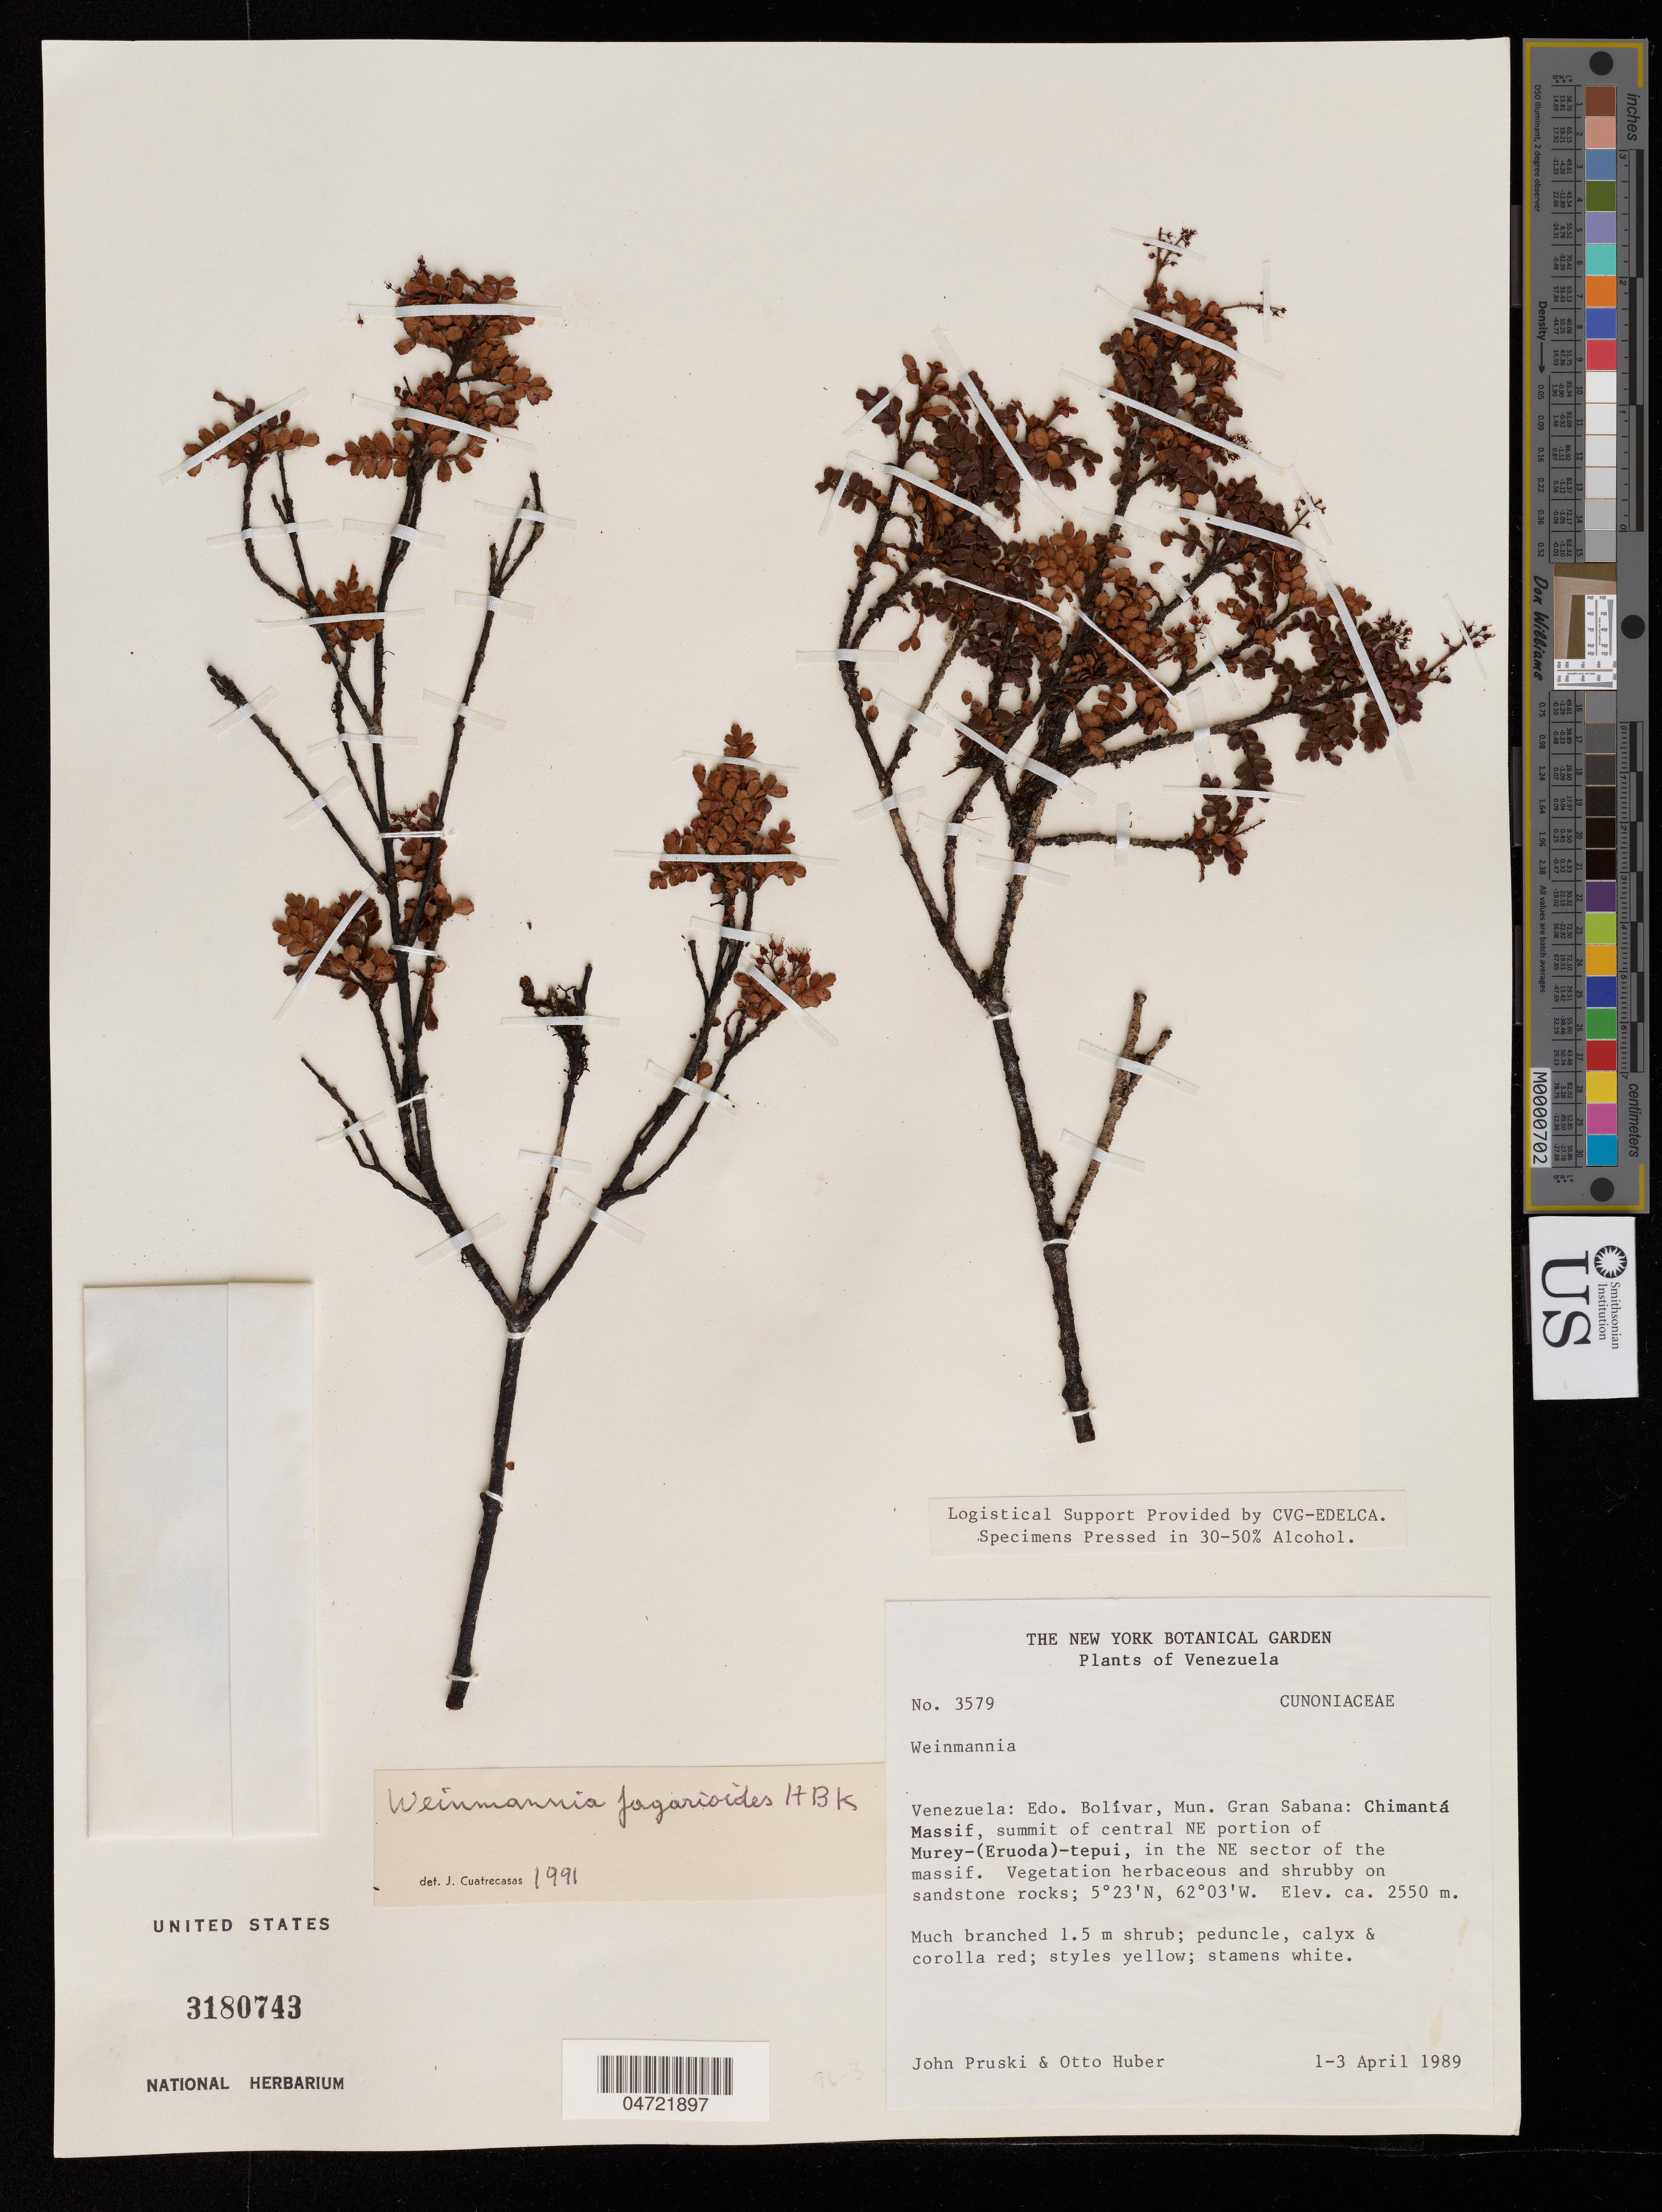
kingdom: Plantae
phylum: Tracheophyta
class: Magnoliopsida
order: Oxalidales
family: Cunoniaceae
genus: Weinmannia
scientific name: Weinmannia fagaroides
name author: Kunth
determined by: Cuatrecasas, J.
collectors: J. F. Pruski & O. Huber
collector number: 3579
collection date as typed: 1-Apr-89 to 3-Apr-89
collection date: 1989-04-01/1989-04-03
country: Venezuela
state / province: Bolívar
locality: Mun. Gran Sabana: Chimantá Massif, summit of central NE portion of Murey-(Eruoda)-tepuí, in the NE sector of the massif.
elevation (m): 2250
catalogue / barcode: US 3180743